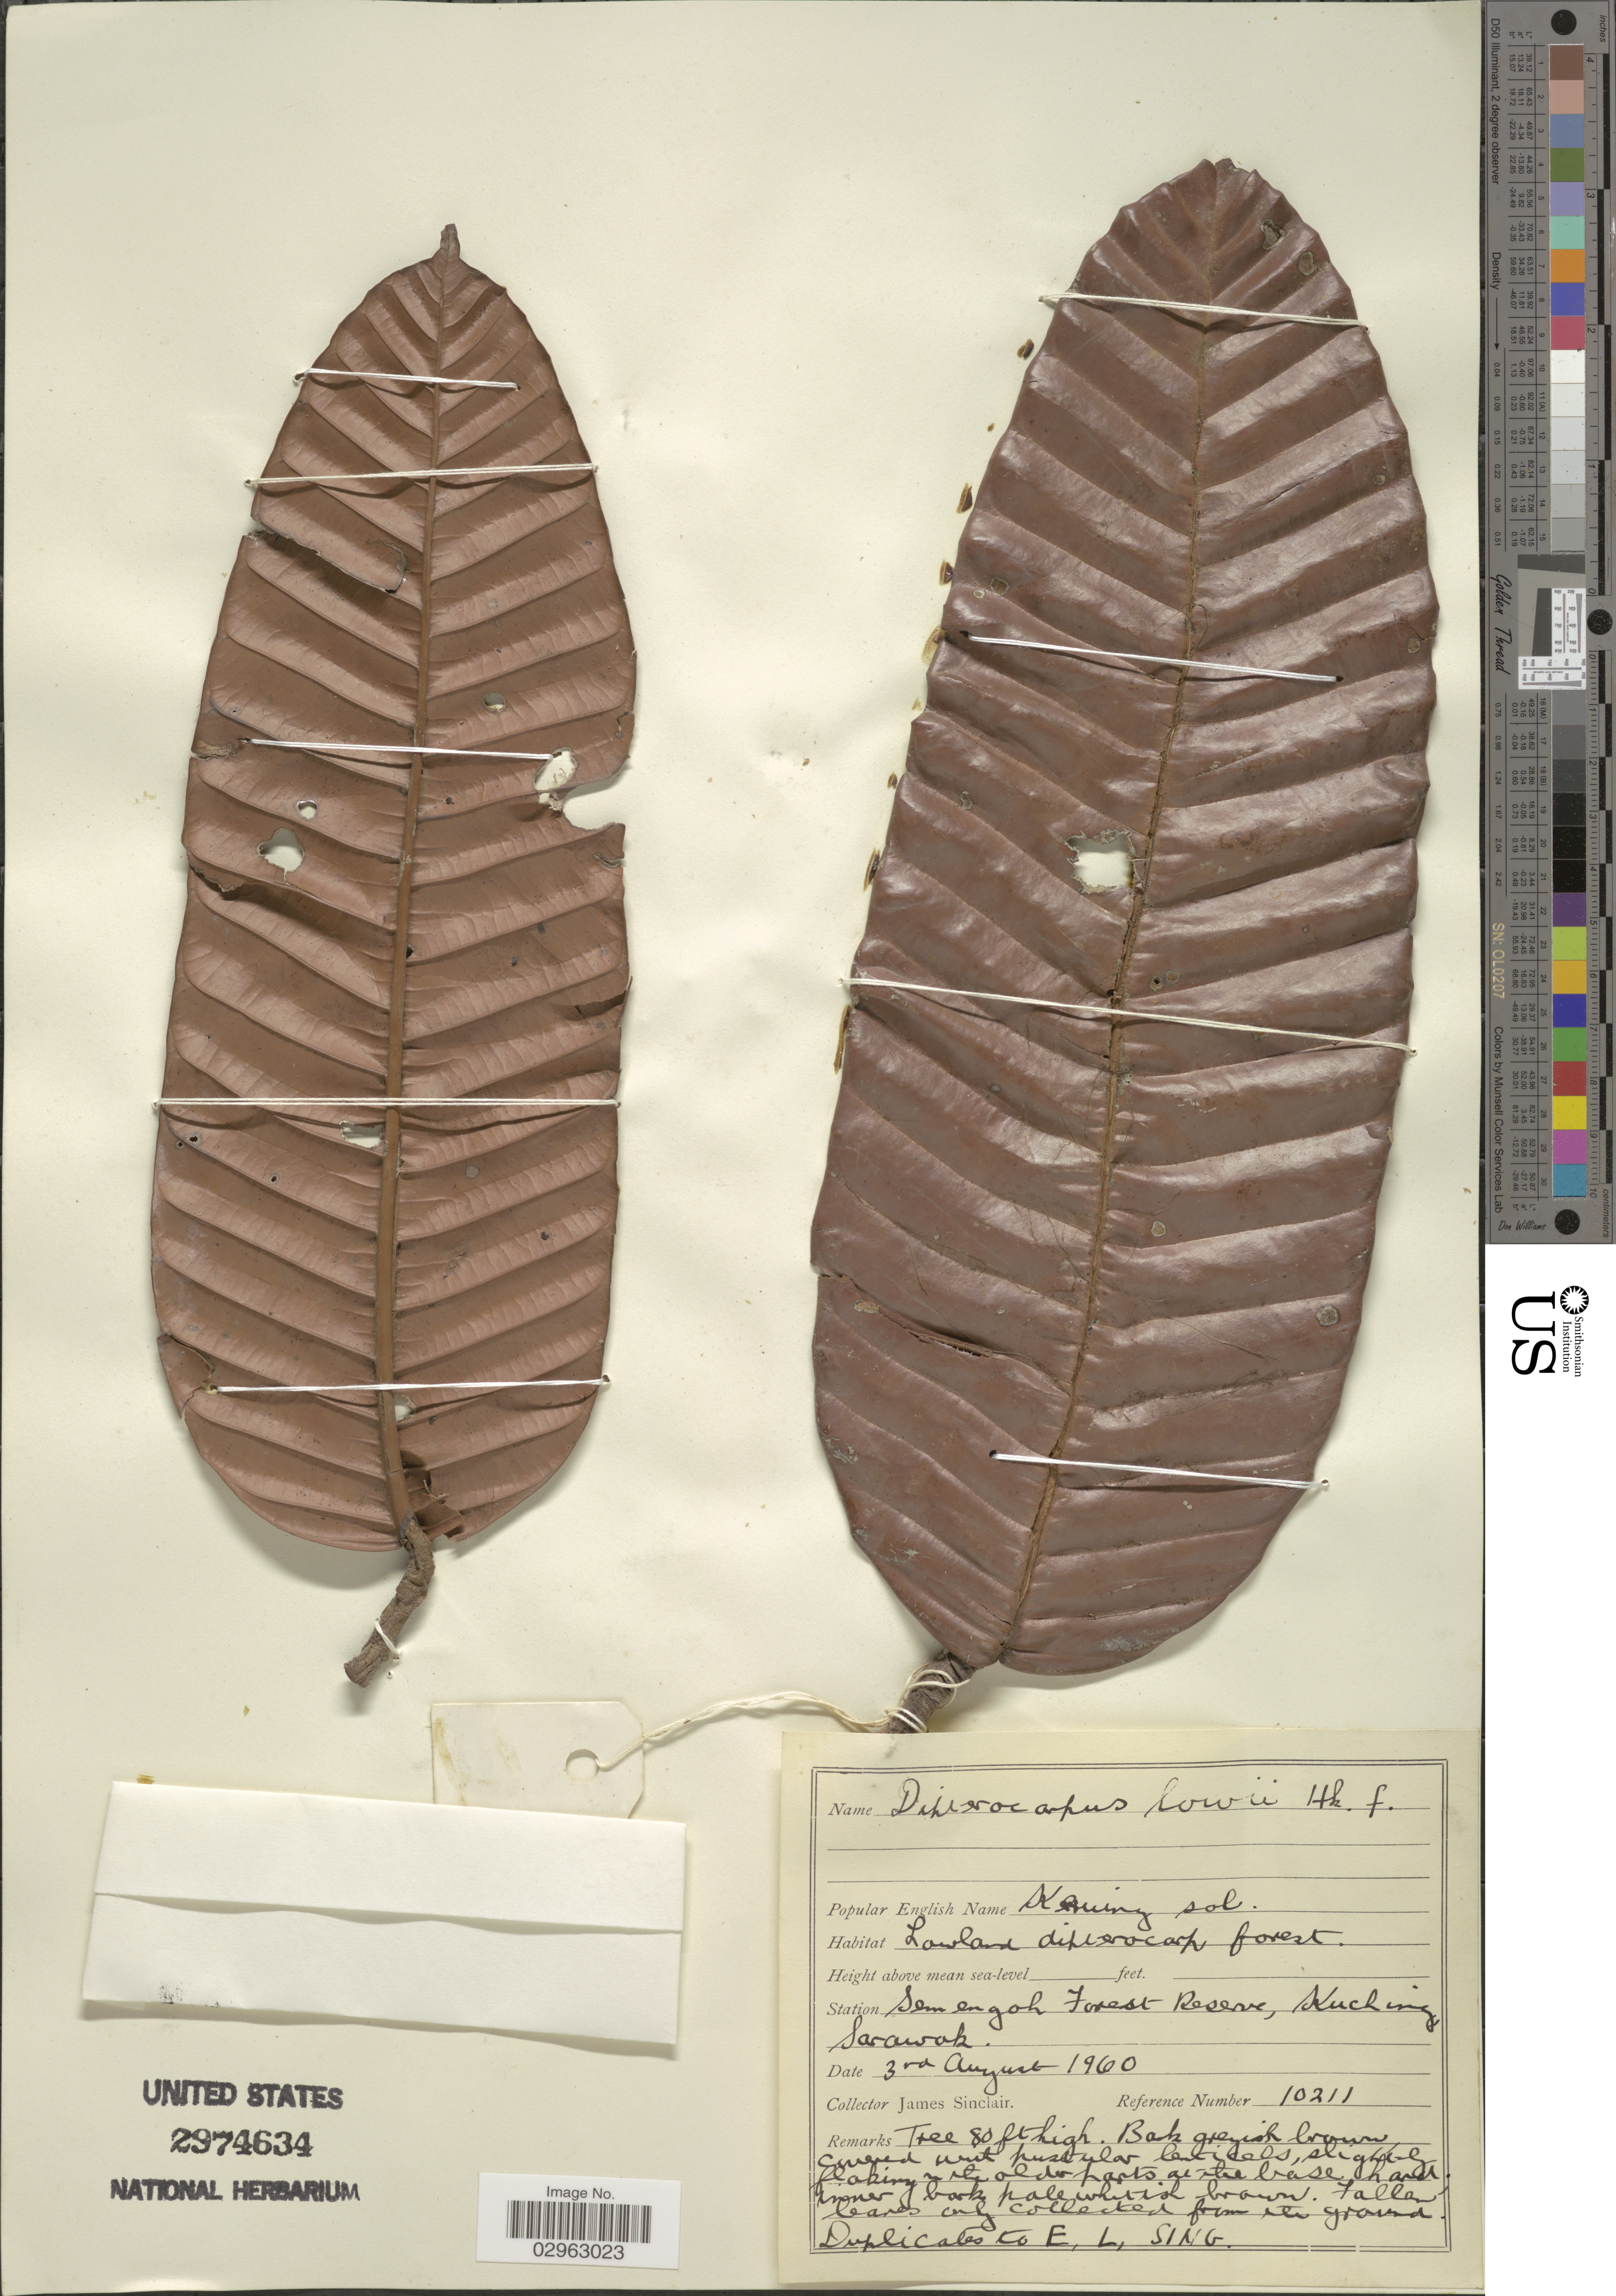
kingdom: Plantae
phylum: Tracheophyta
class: Magnoliopsida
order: Malvales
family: Dipterocarpaceae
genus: Dipterocarpus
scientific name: Dipterocarpus lowii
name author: Hook. f.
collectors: J. Sinclair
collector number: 10211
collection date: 1960-08-03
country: Malaysia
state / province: Sarawak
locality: Semenggoh Forest Reserve, Kuching.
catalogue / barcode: US 2974634